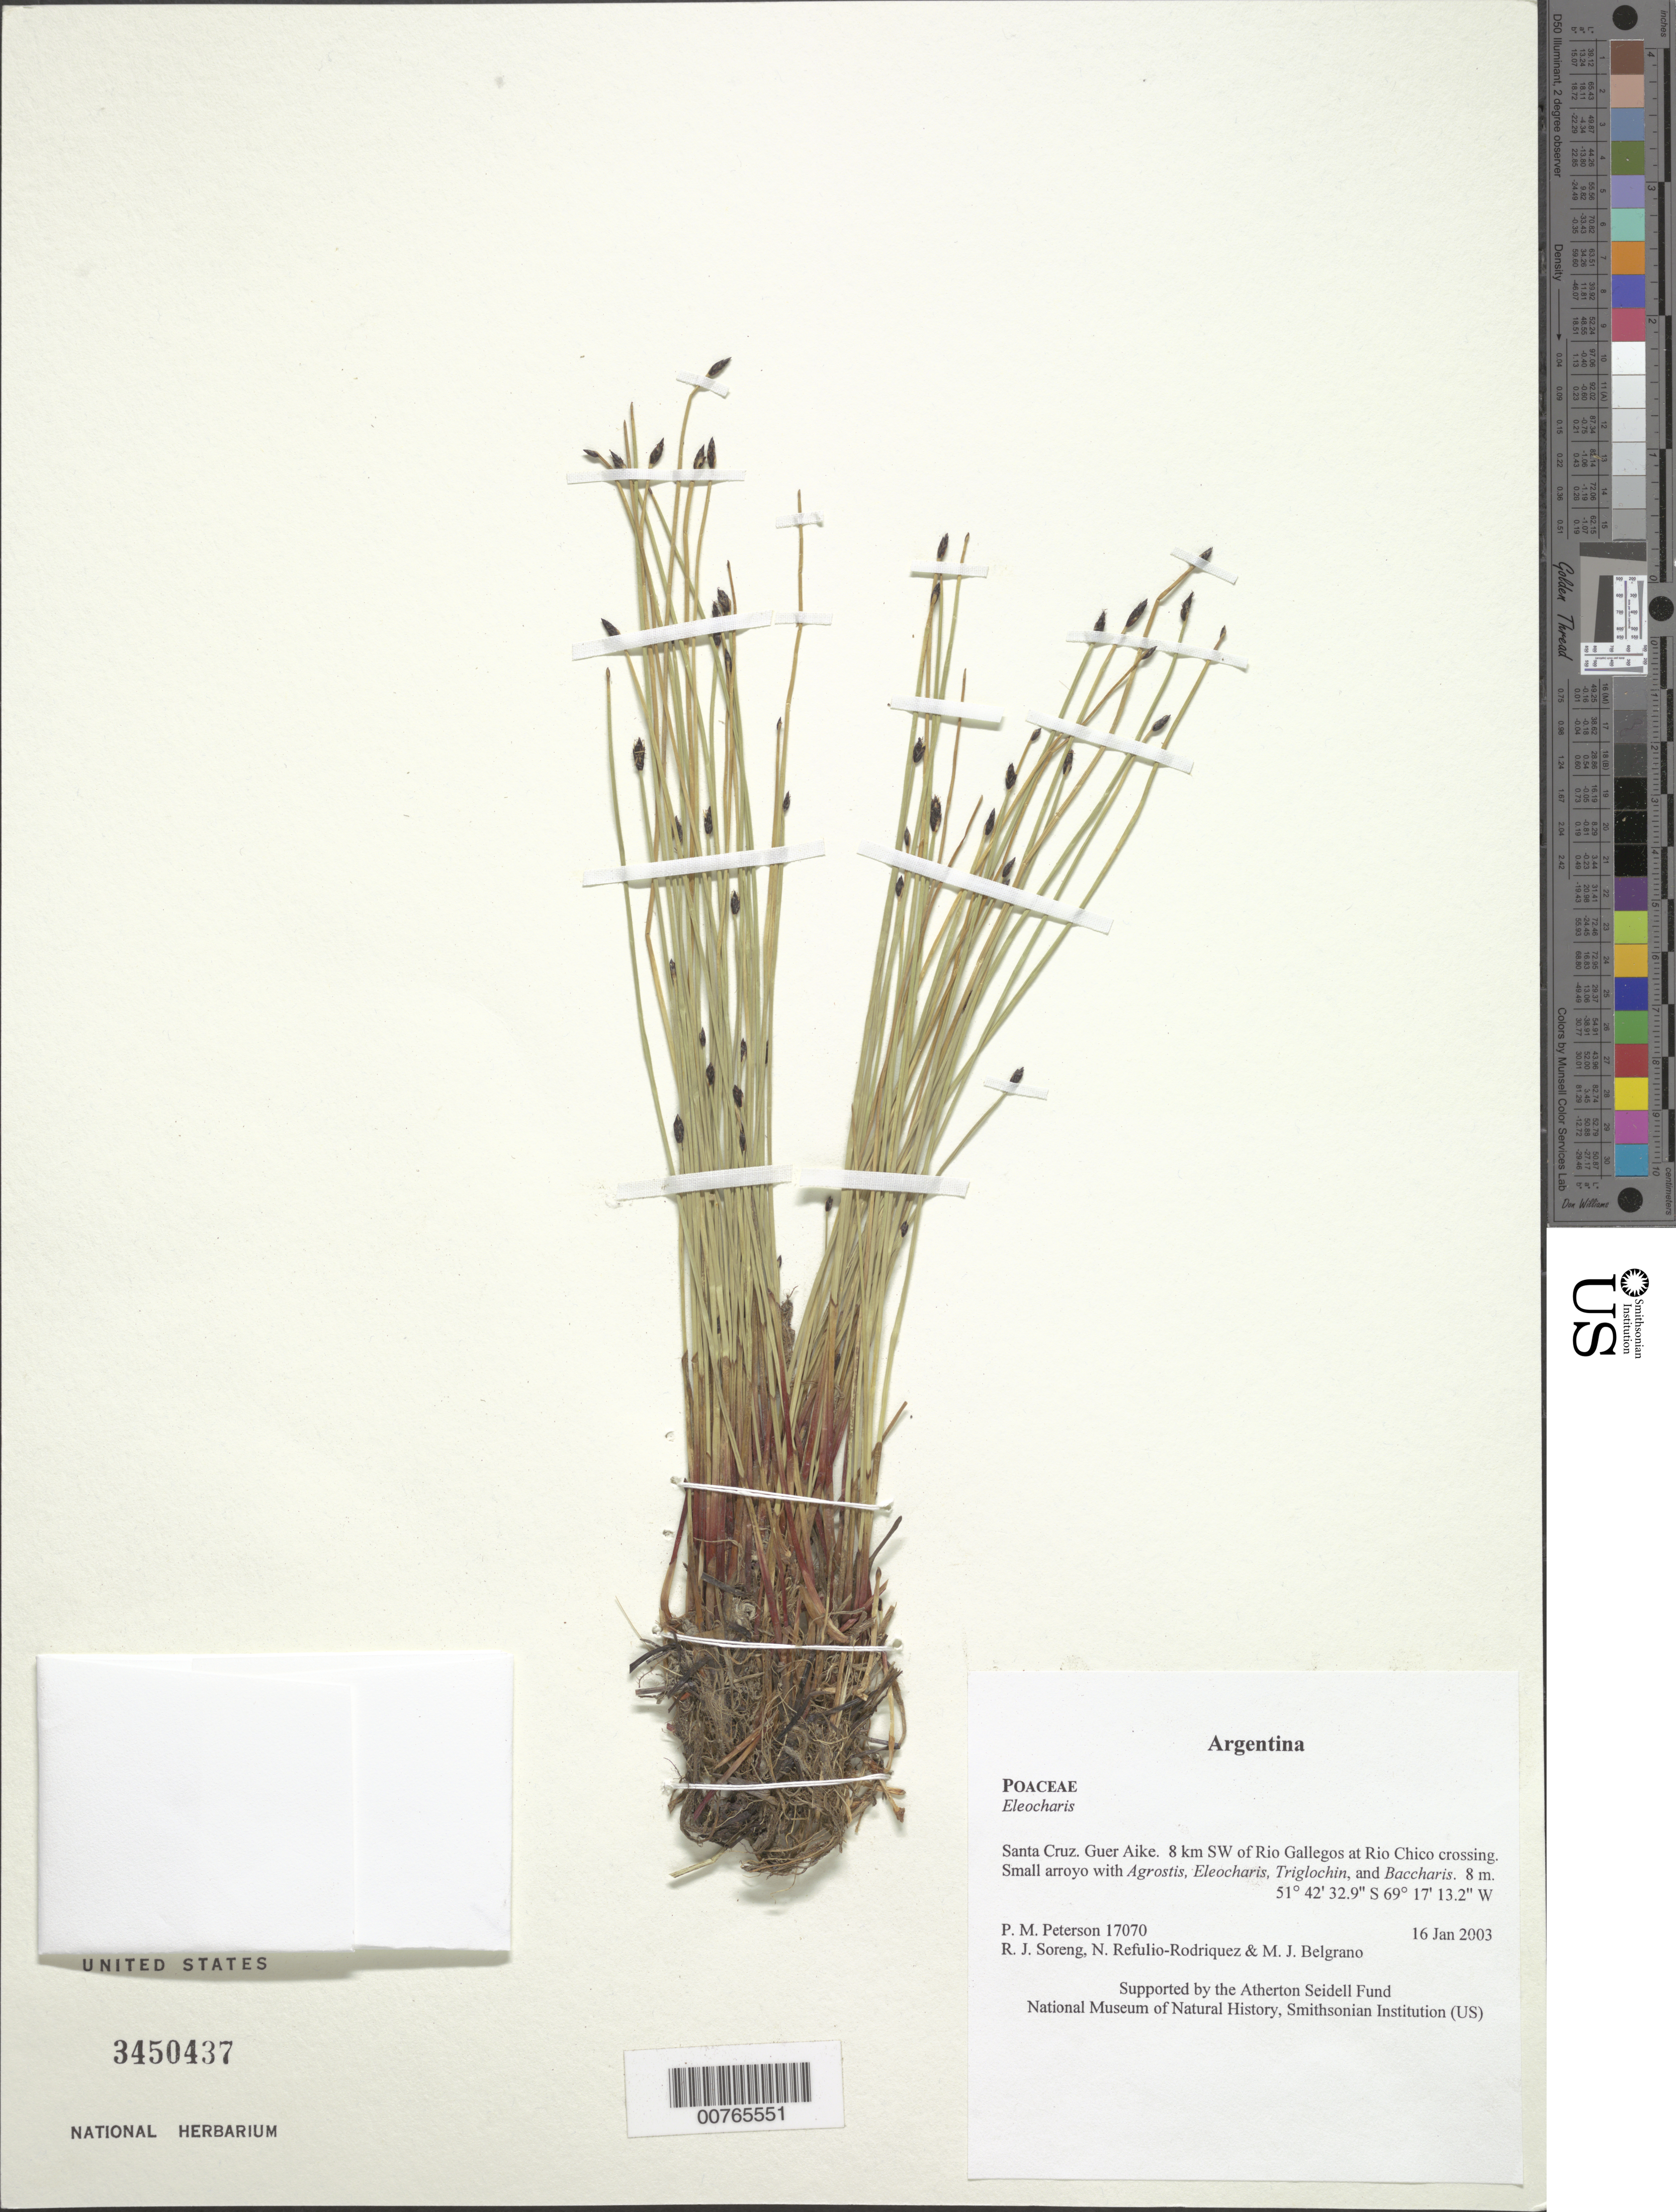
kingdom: Plantae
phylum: Tracheophyta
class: Liliopsida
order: Poales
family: Cyperaceae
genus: Eleocharis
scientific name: Eleocharis sp.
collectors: P. M. Peterson, R. J. Soreng, N. Refulio-Rodríguez & M. Belgrano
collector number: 17070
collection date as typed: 16 Jan 2003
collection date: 2003-01-16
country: Argentina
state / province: Santa Cruz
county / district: Guer Aike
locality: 8 km SW of Rio Gallegos at Rio Chico crossing. Small arroyo with Agrostis, Eleocharis, Triglochin, and Baccharis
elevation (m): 8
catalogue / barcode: US 3450437